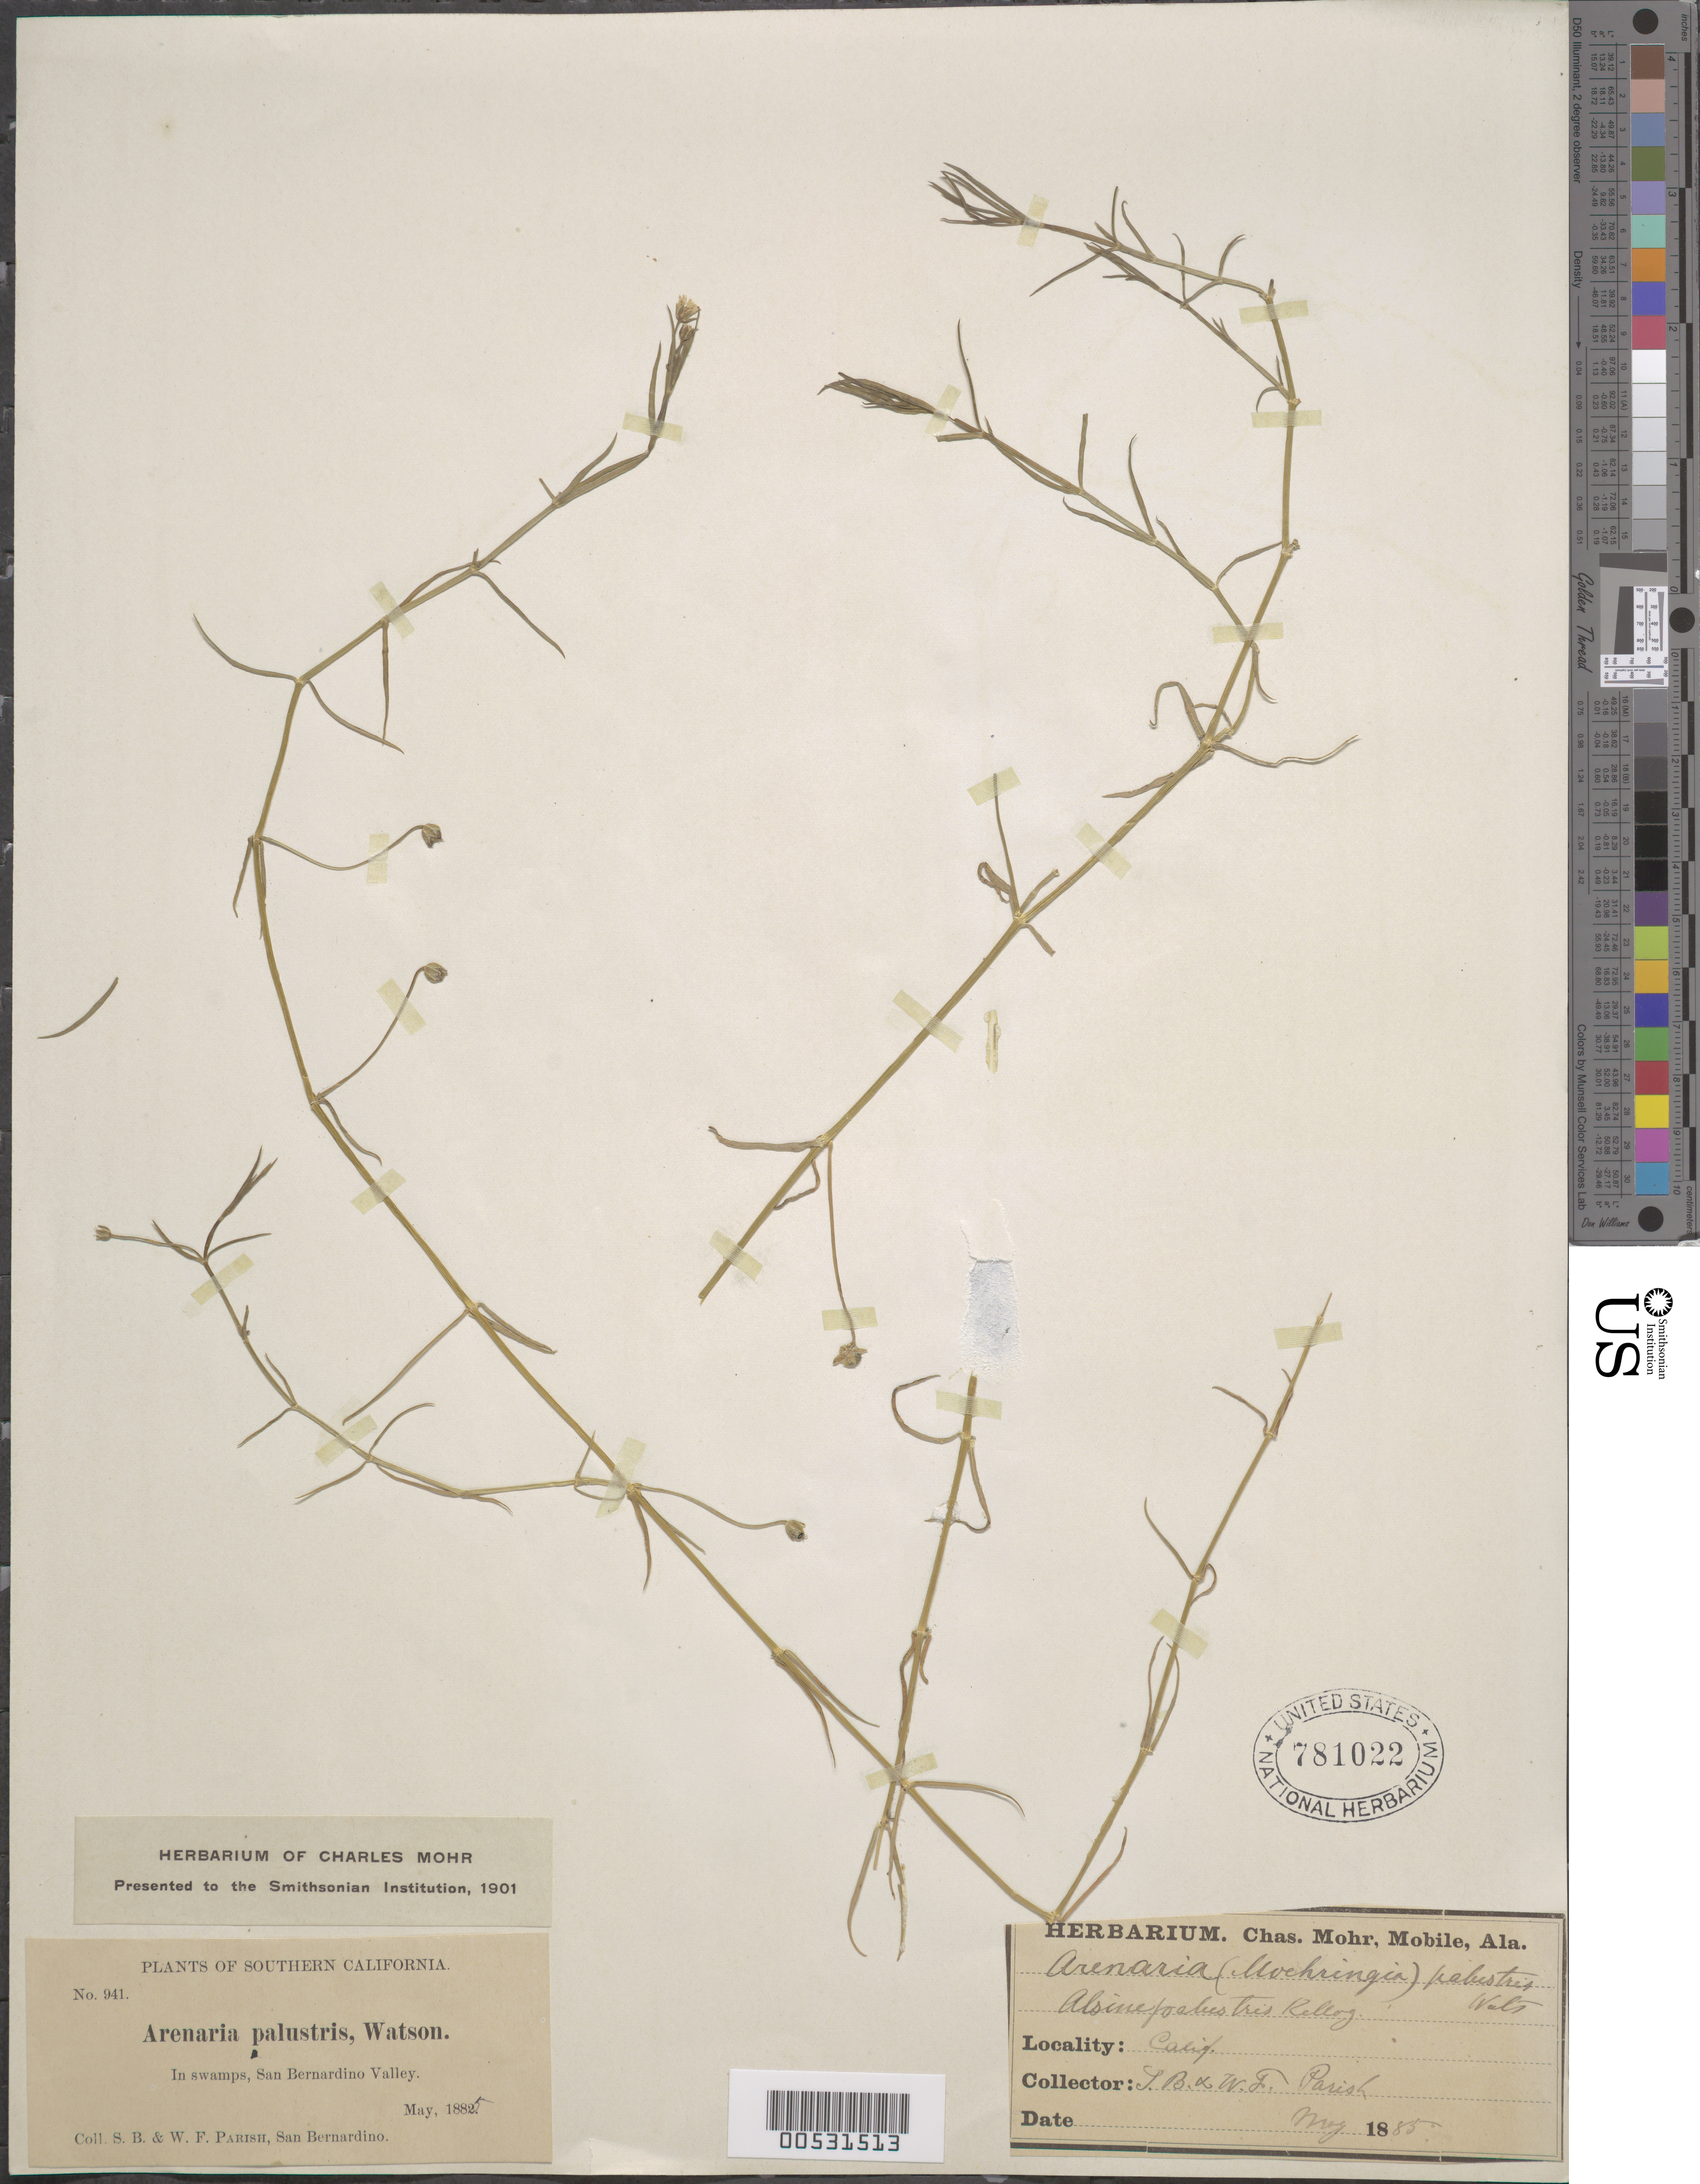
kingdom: Plantae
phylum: Tracheophyta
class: Magnoliopsida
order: Caryophyllales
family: Caryophyllaceae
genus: Arenaria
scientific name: Arenaria paludicola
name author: B.L. Rob.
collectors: S. B. Parish & W. F. Parish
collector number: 941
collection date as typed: May 1885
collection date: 1885-05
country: United States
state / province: California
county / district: San Bernardino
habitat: in swamps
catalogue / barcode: US 781022